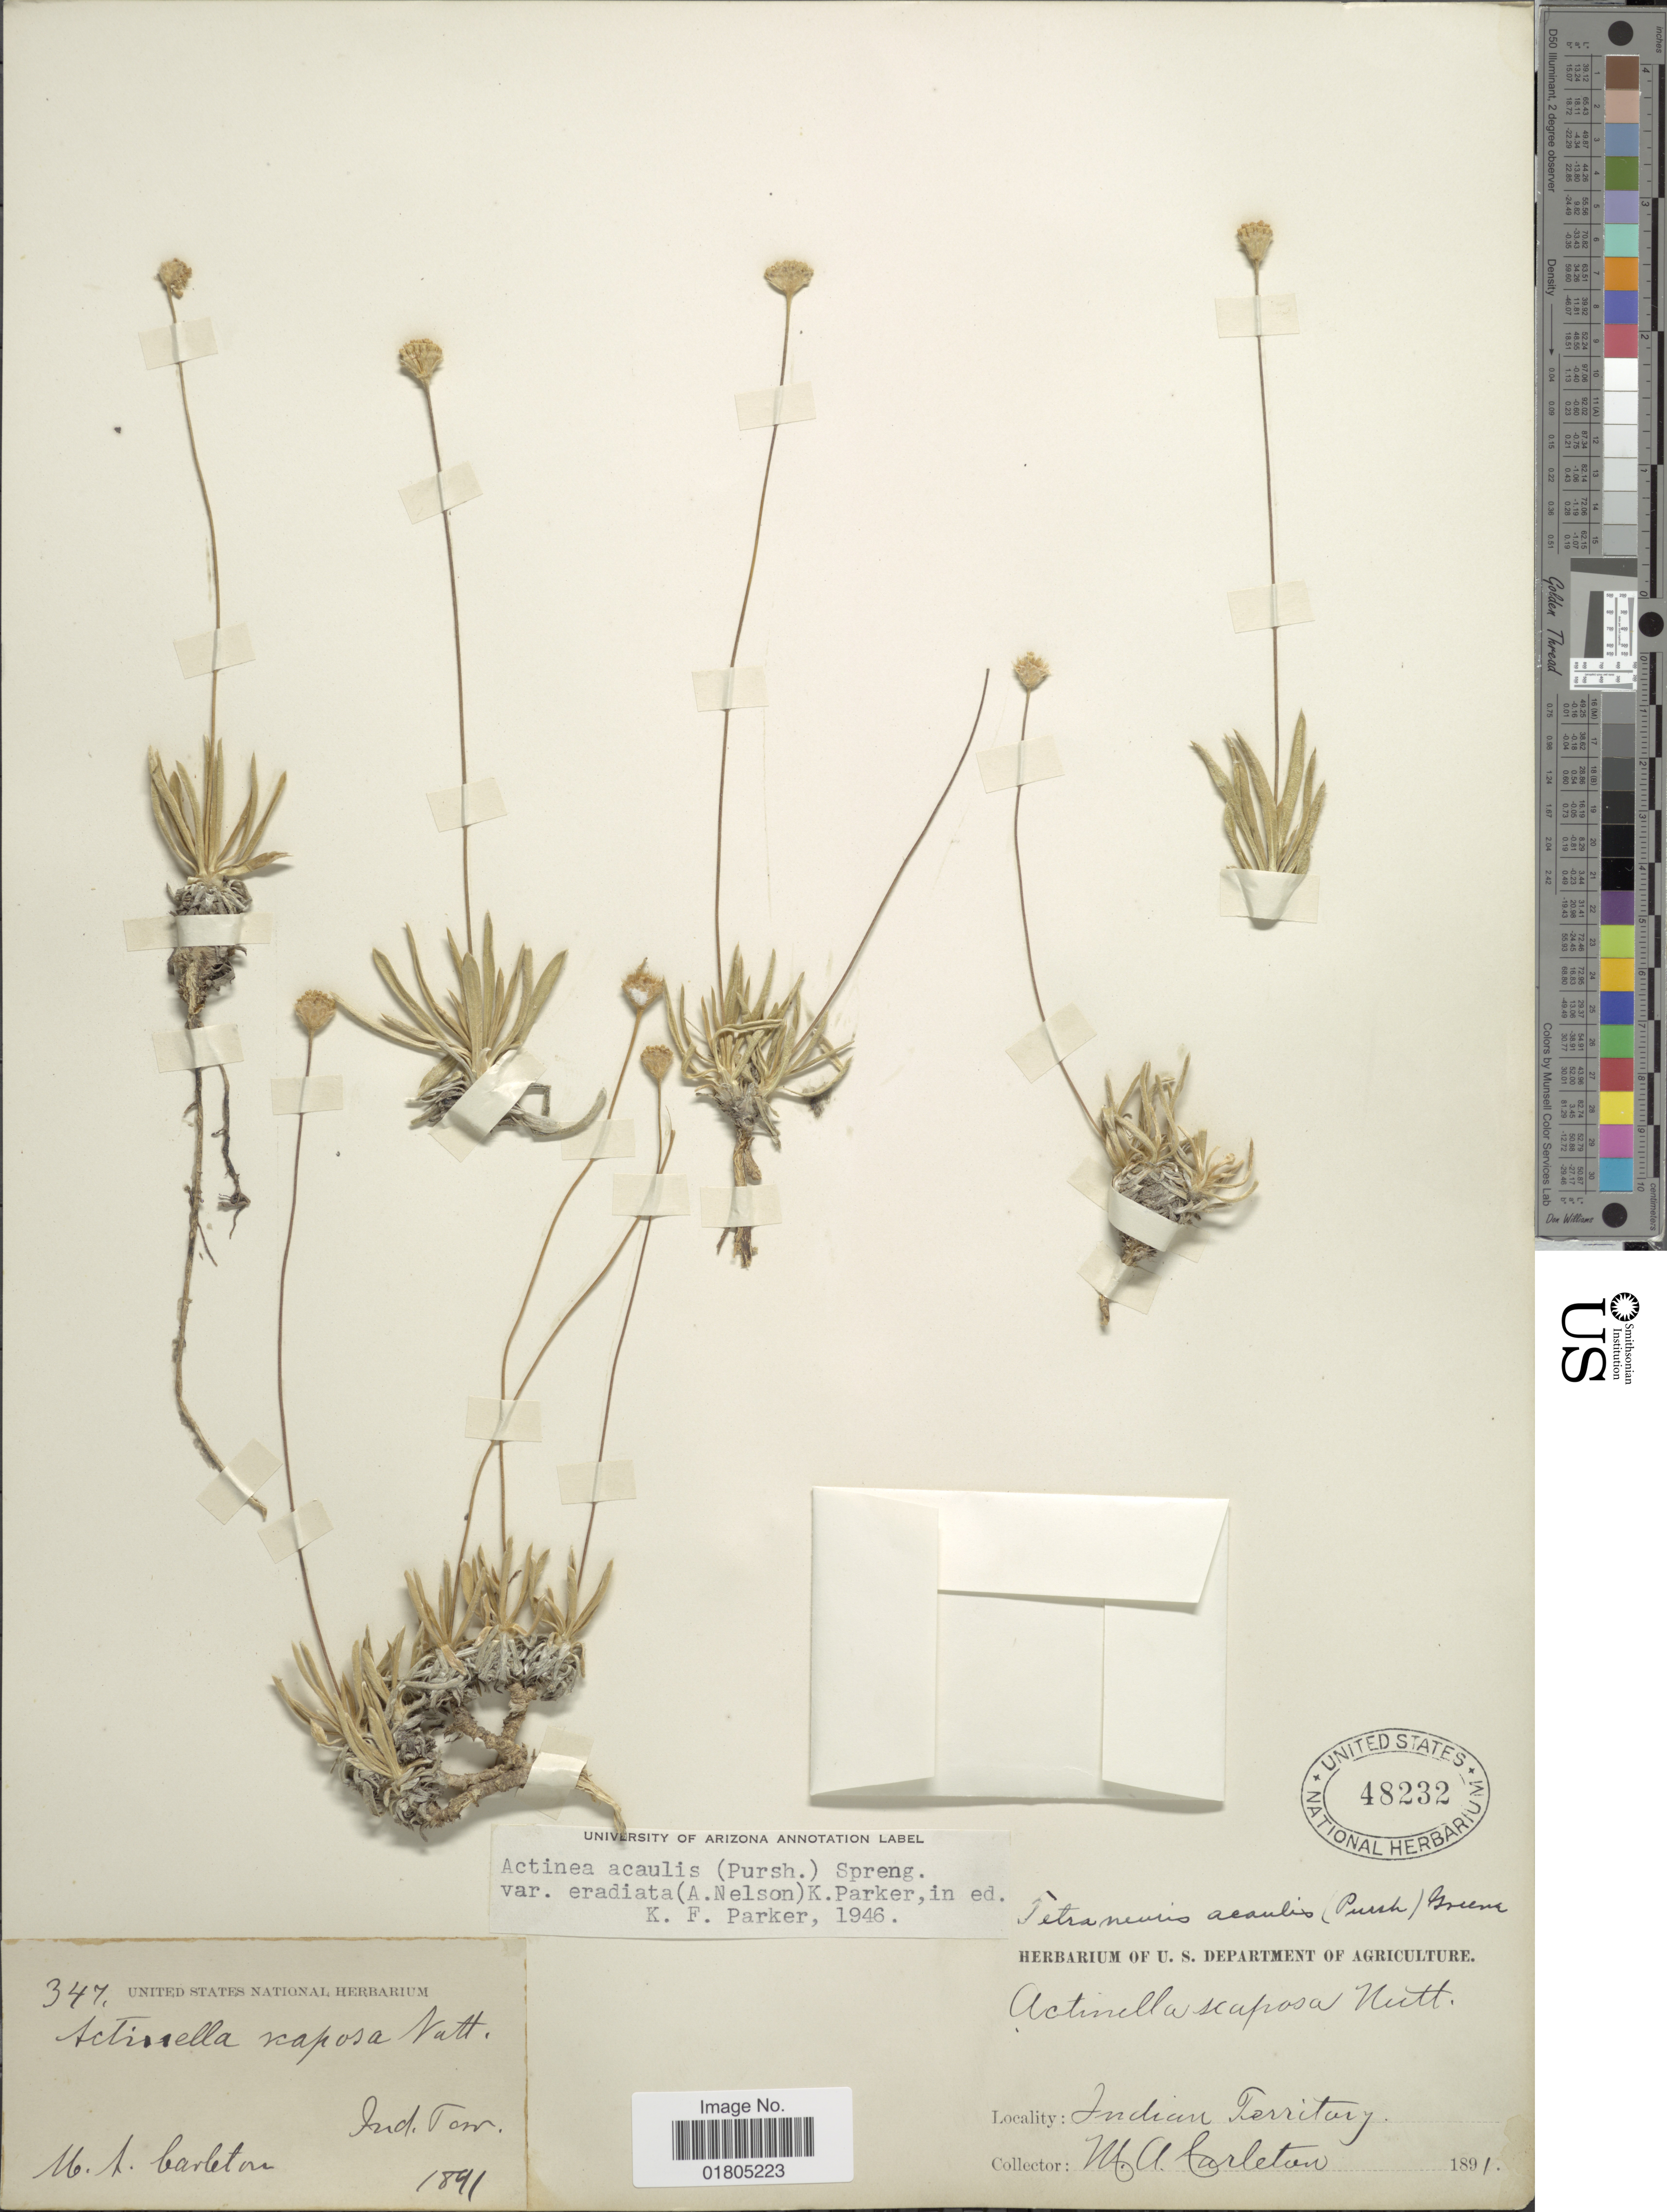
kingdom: Plantae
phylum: Tracheophyta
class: Magnoliopsida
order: Asterales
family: Asteraceae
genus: Actinea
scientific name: Actinea acaulis var. eradiata ( indet)?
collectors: M. A. Carleton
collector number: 347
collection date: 1891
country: United States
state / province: Oklahoma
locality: Indian Territory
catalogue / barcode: US 48232